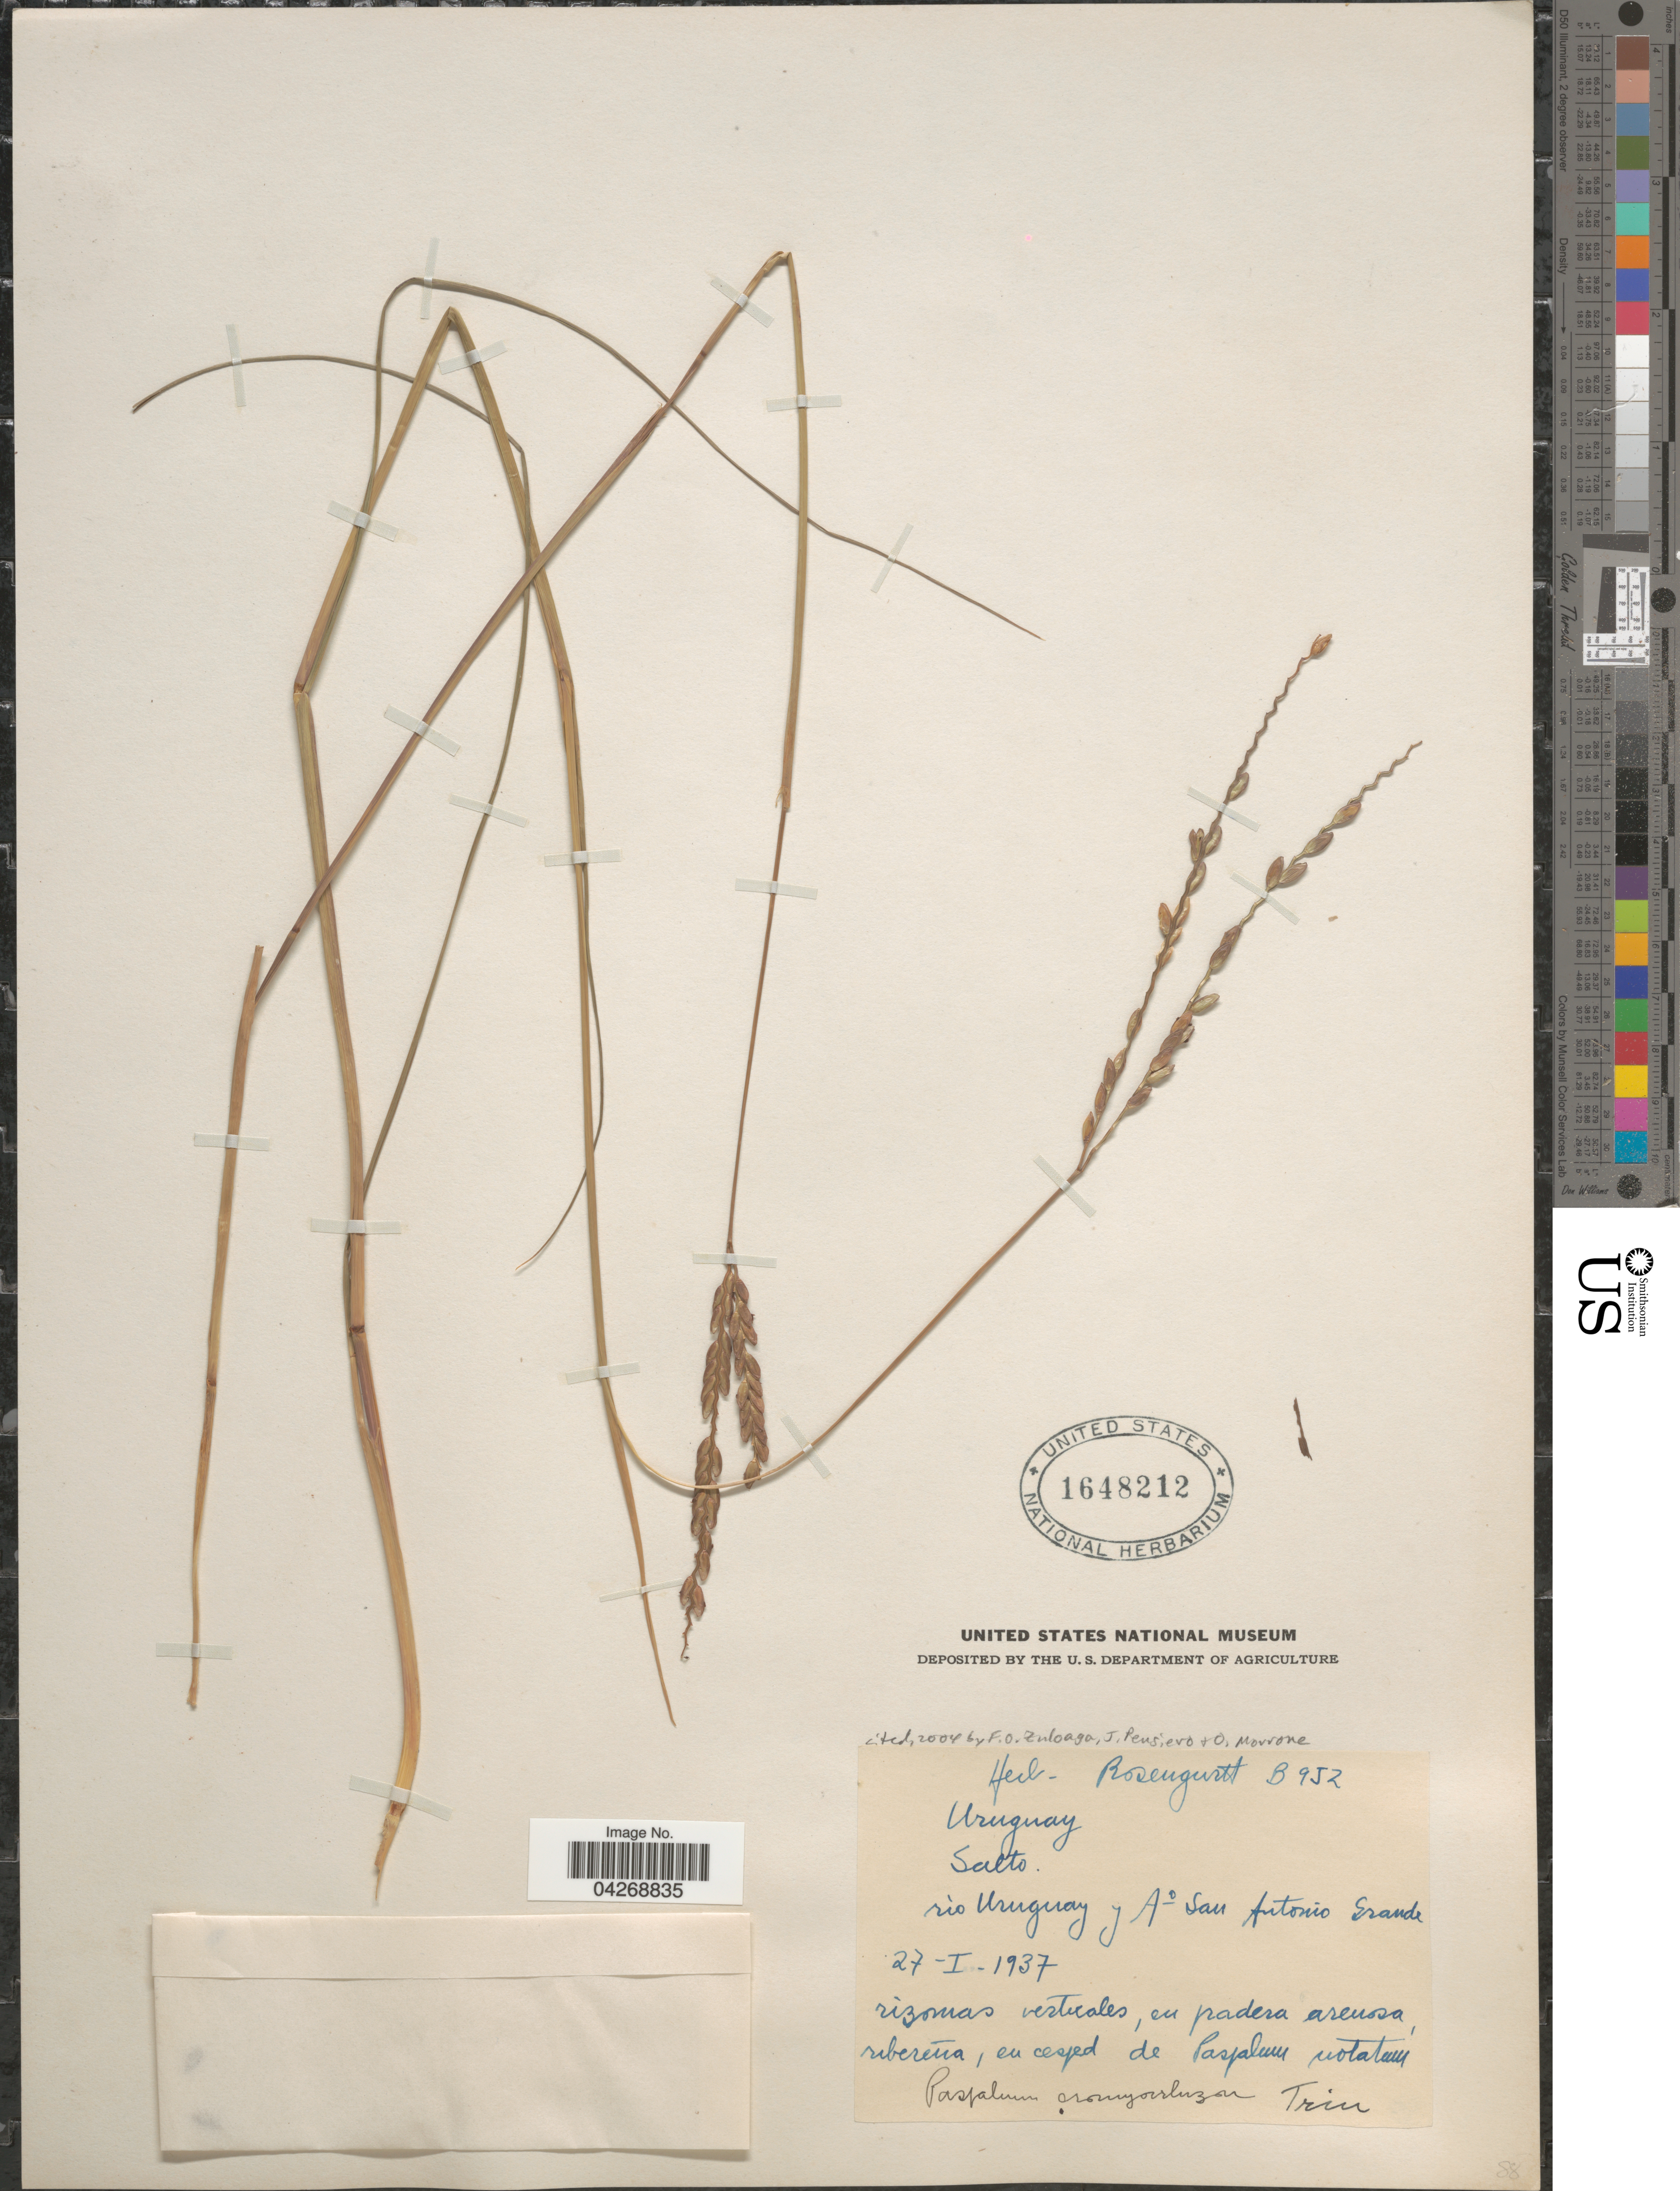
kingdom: Plantae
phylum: Tracheophyta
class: Liliopsida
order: Poales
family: Poaceae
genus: Paspalum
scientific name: Paspalum cromyorhizon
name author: Trin. ex Döll in Mart.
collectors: ex herb. Rosengurtt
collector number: B952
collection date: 1937-01-27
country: Uruguay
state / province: Salto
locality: Salto. Rio Uruguay y A° San Antonio Grande.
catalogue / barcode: US 1648212